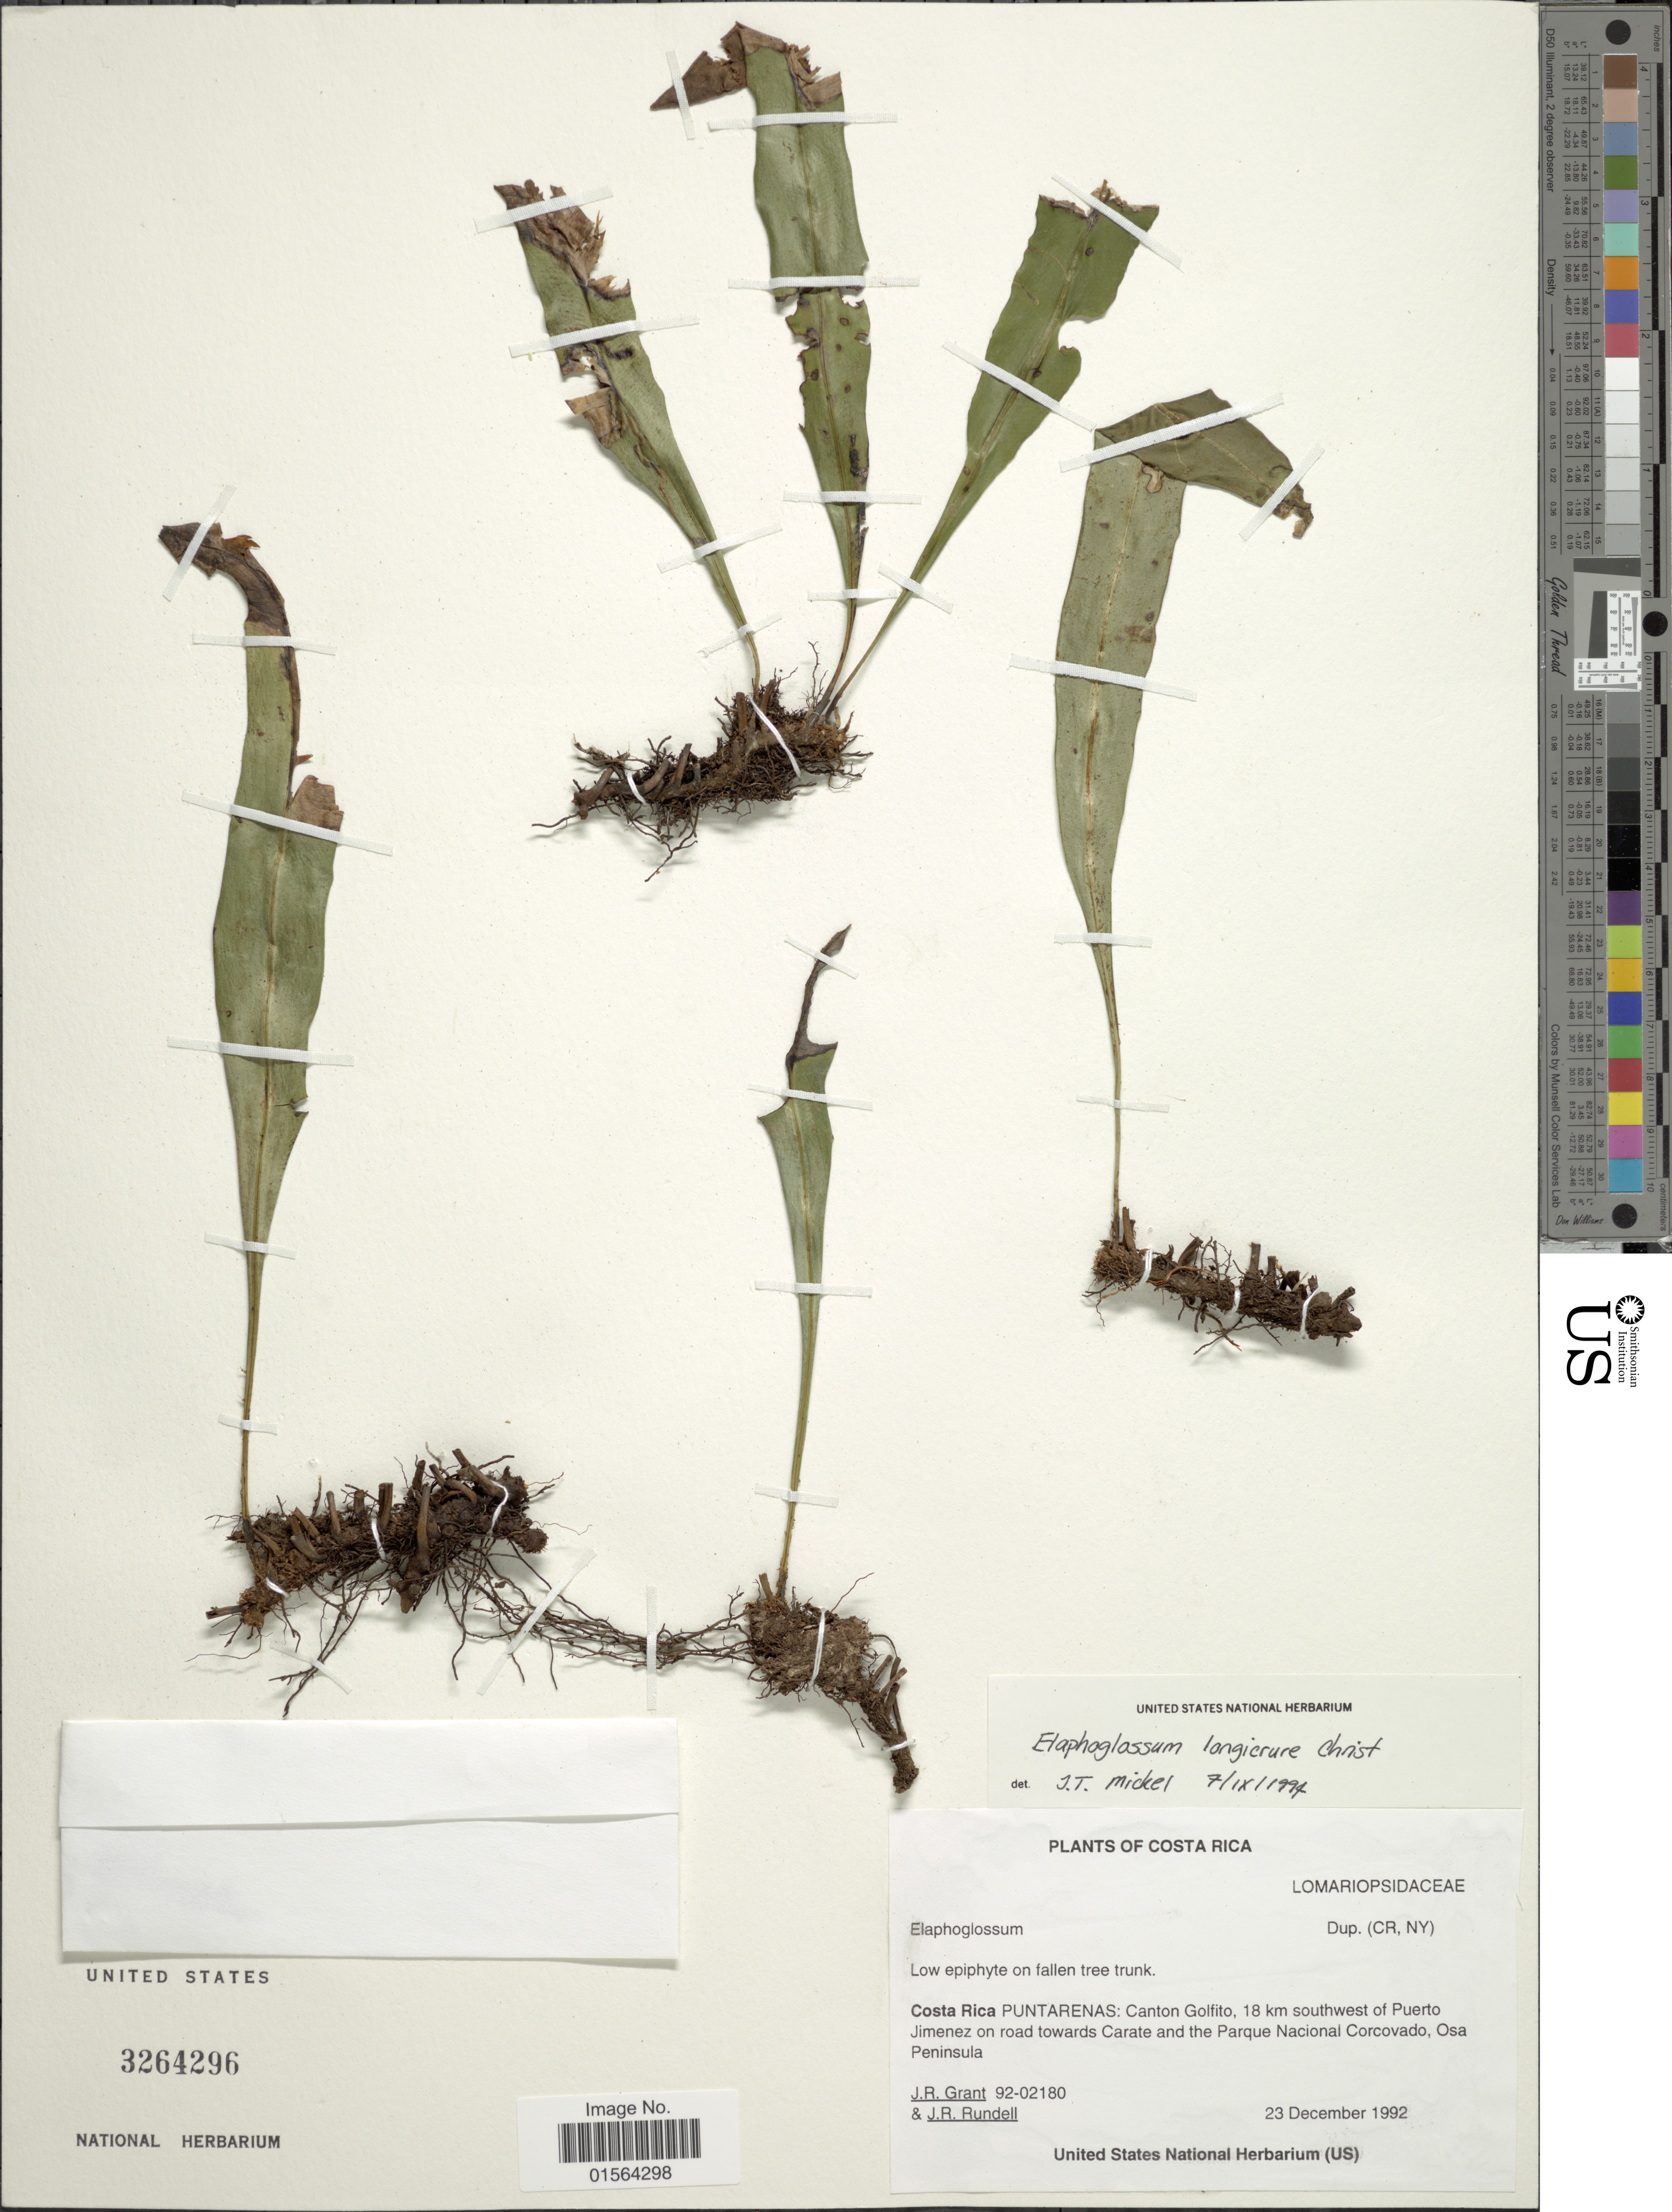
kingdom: Plantae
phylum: Tracheophyta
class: Polypodiopsida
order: Polypodiales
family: Dryopteridaceae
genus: Elaphoglossum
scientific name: Elaphoglossum longicrure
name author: Christ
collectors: J. Grant & J. R. Rundell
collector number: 92-02180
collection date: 1992-12-23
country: Costa Rica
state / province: Puntarenas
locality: Puntarenas: Canton Golfito, 18 km southwest of Puerto Jimenez on road towards Carate and the Parque Nacional Corcovado, Osa Peninsila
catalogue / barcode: US 3264296